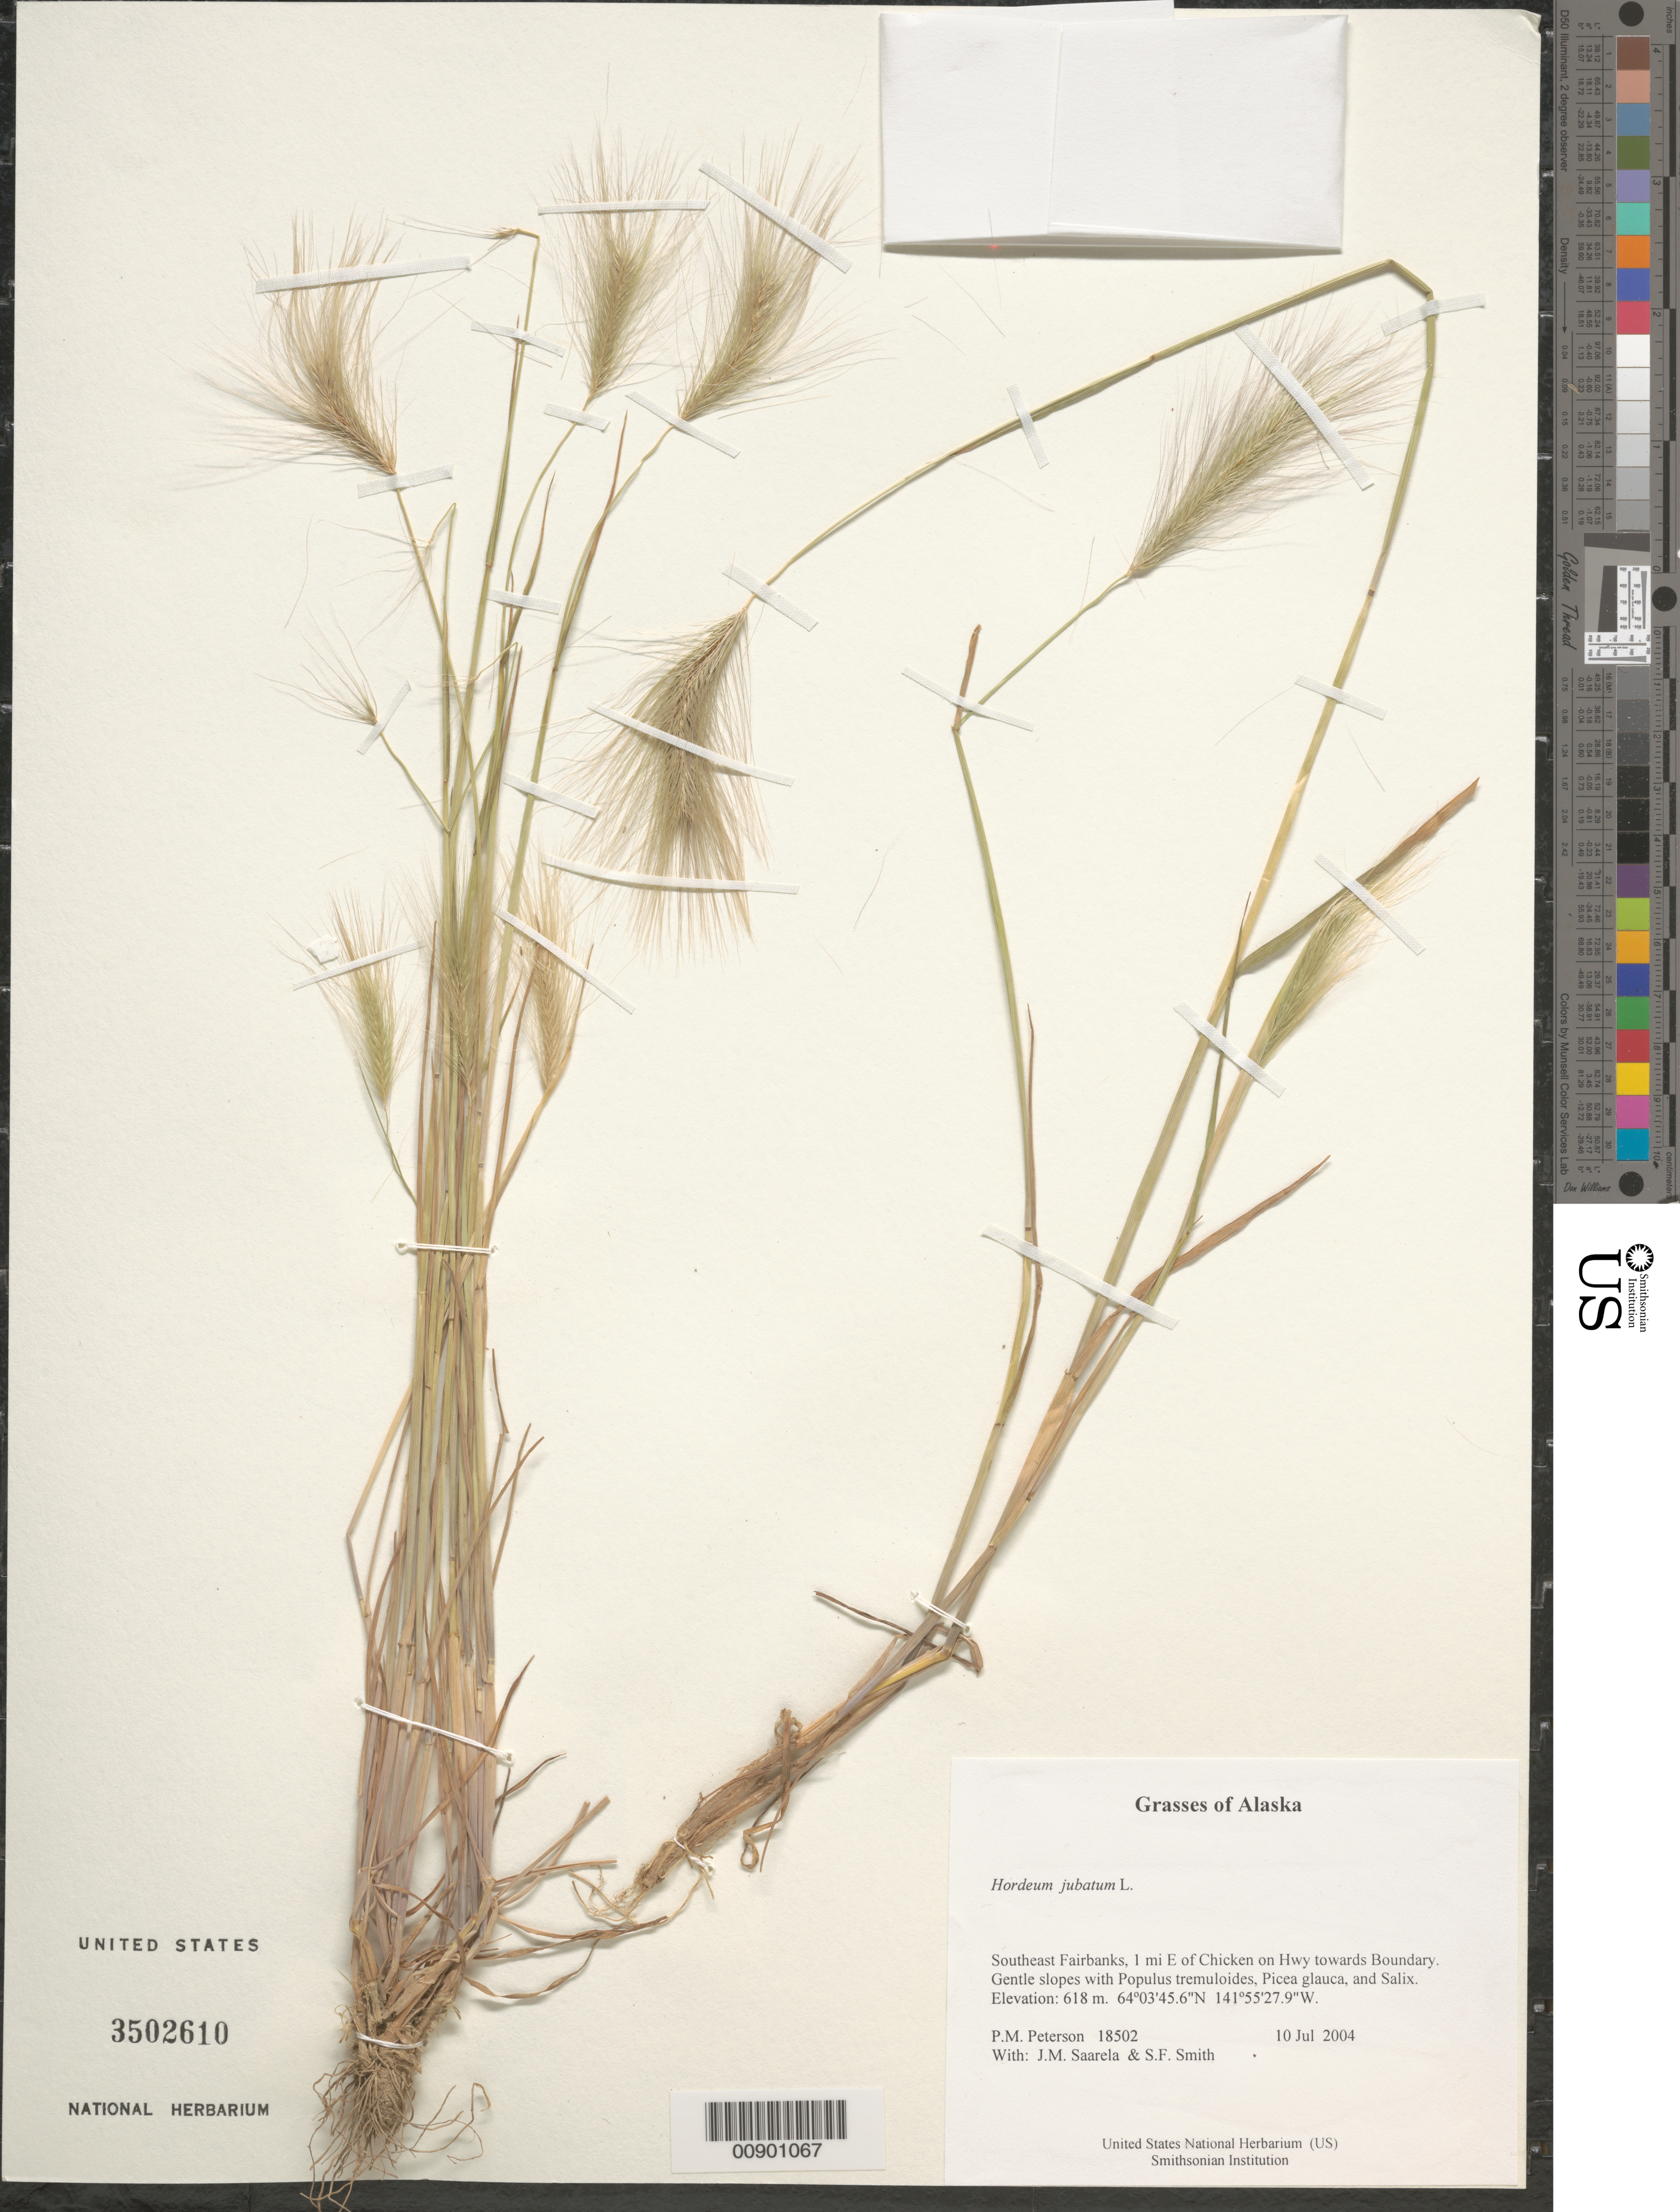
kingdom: Plantae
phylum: Tracheophyta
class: Liliopsida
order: Poales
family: Poaceae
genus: Hordeum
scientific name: Hordeum jubatum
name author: L.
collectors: P. M. Peterson, J. Saarela & S.F. Smith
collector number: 18502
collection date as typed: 10 Jul 2004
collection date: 2004-07-10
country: United States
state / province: Alaska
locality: Southeast Fairbanks, 1 mi E of Chicken on Hwy towards Boundary. Gentle slopes with Populus tremuloides, Picea glauca, and Salix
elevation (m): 618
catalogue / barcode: US 3502610